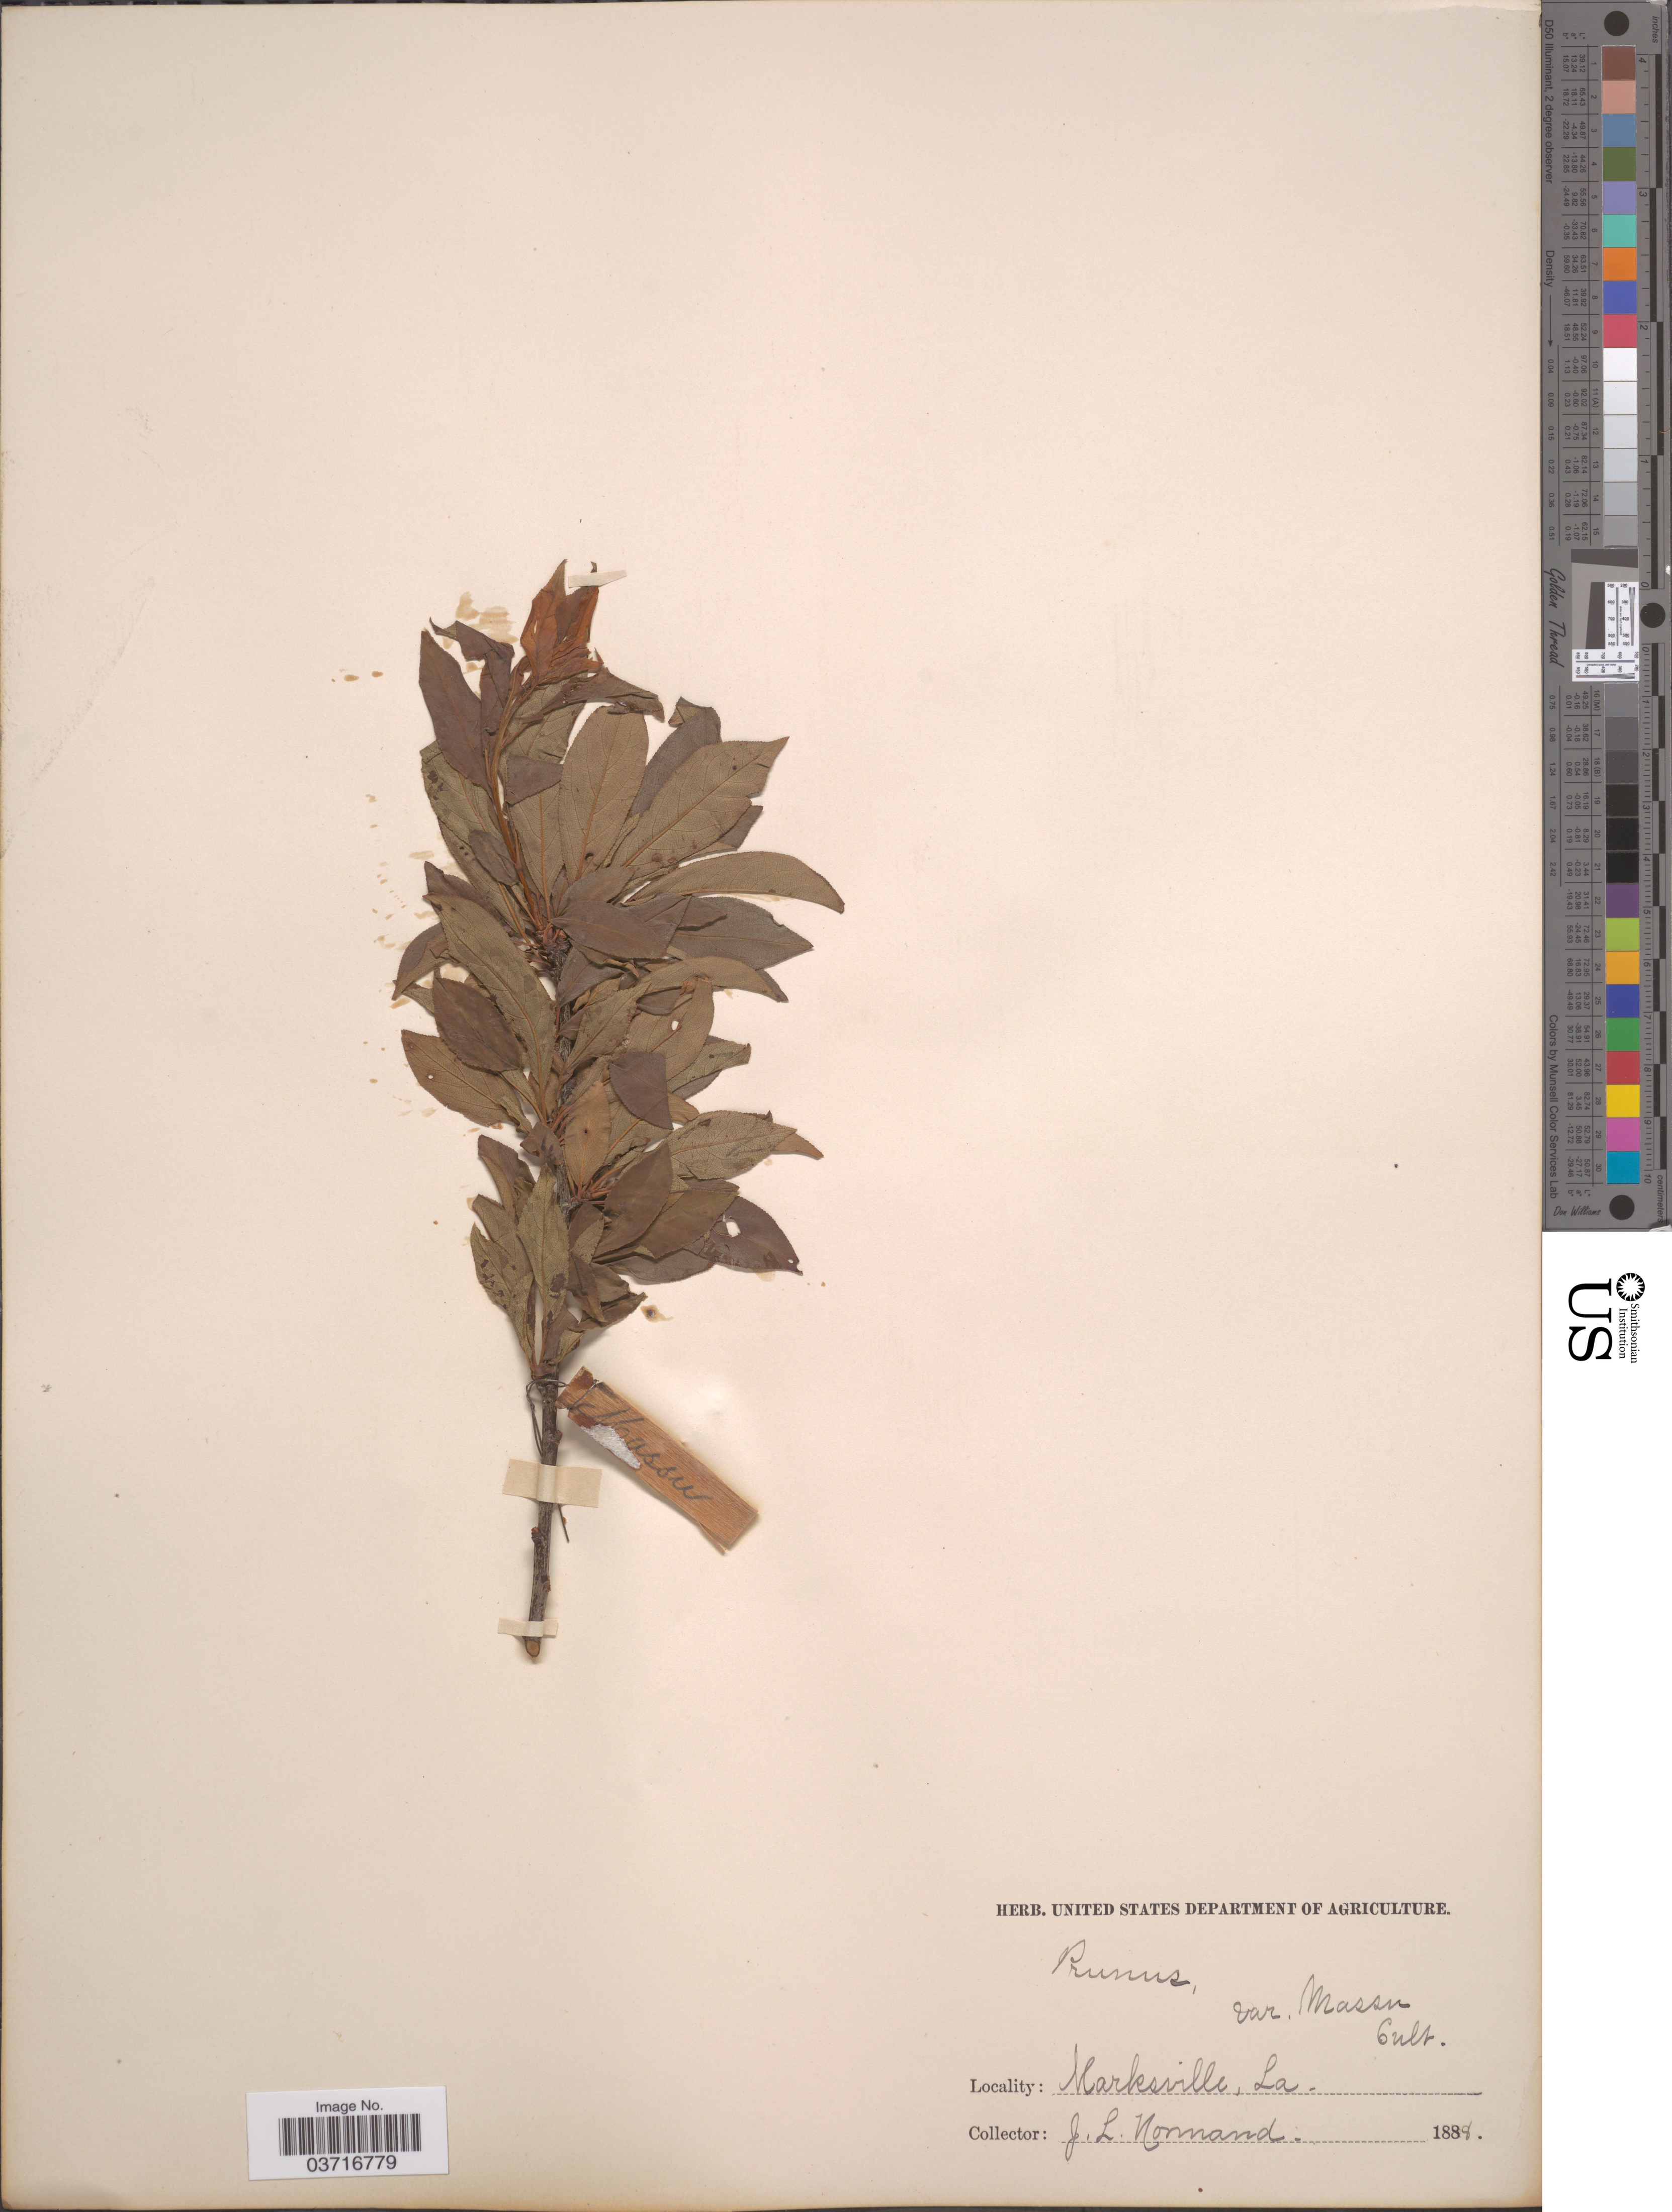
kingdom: Plantae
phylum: Tracheophyta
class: Magnoliopsida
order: Rosales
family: Rosaceae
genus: Prunus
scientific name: Prunus triflora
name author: Roxb.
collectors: J. Normand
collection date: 1888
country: United States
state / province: Louisiana